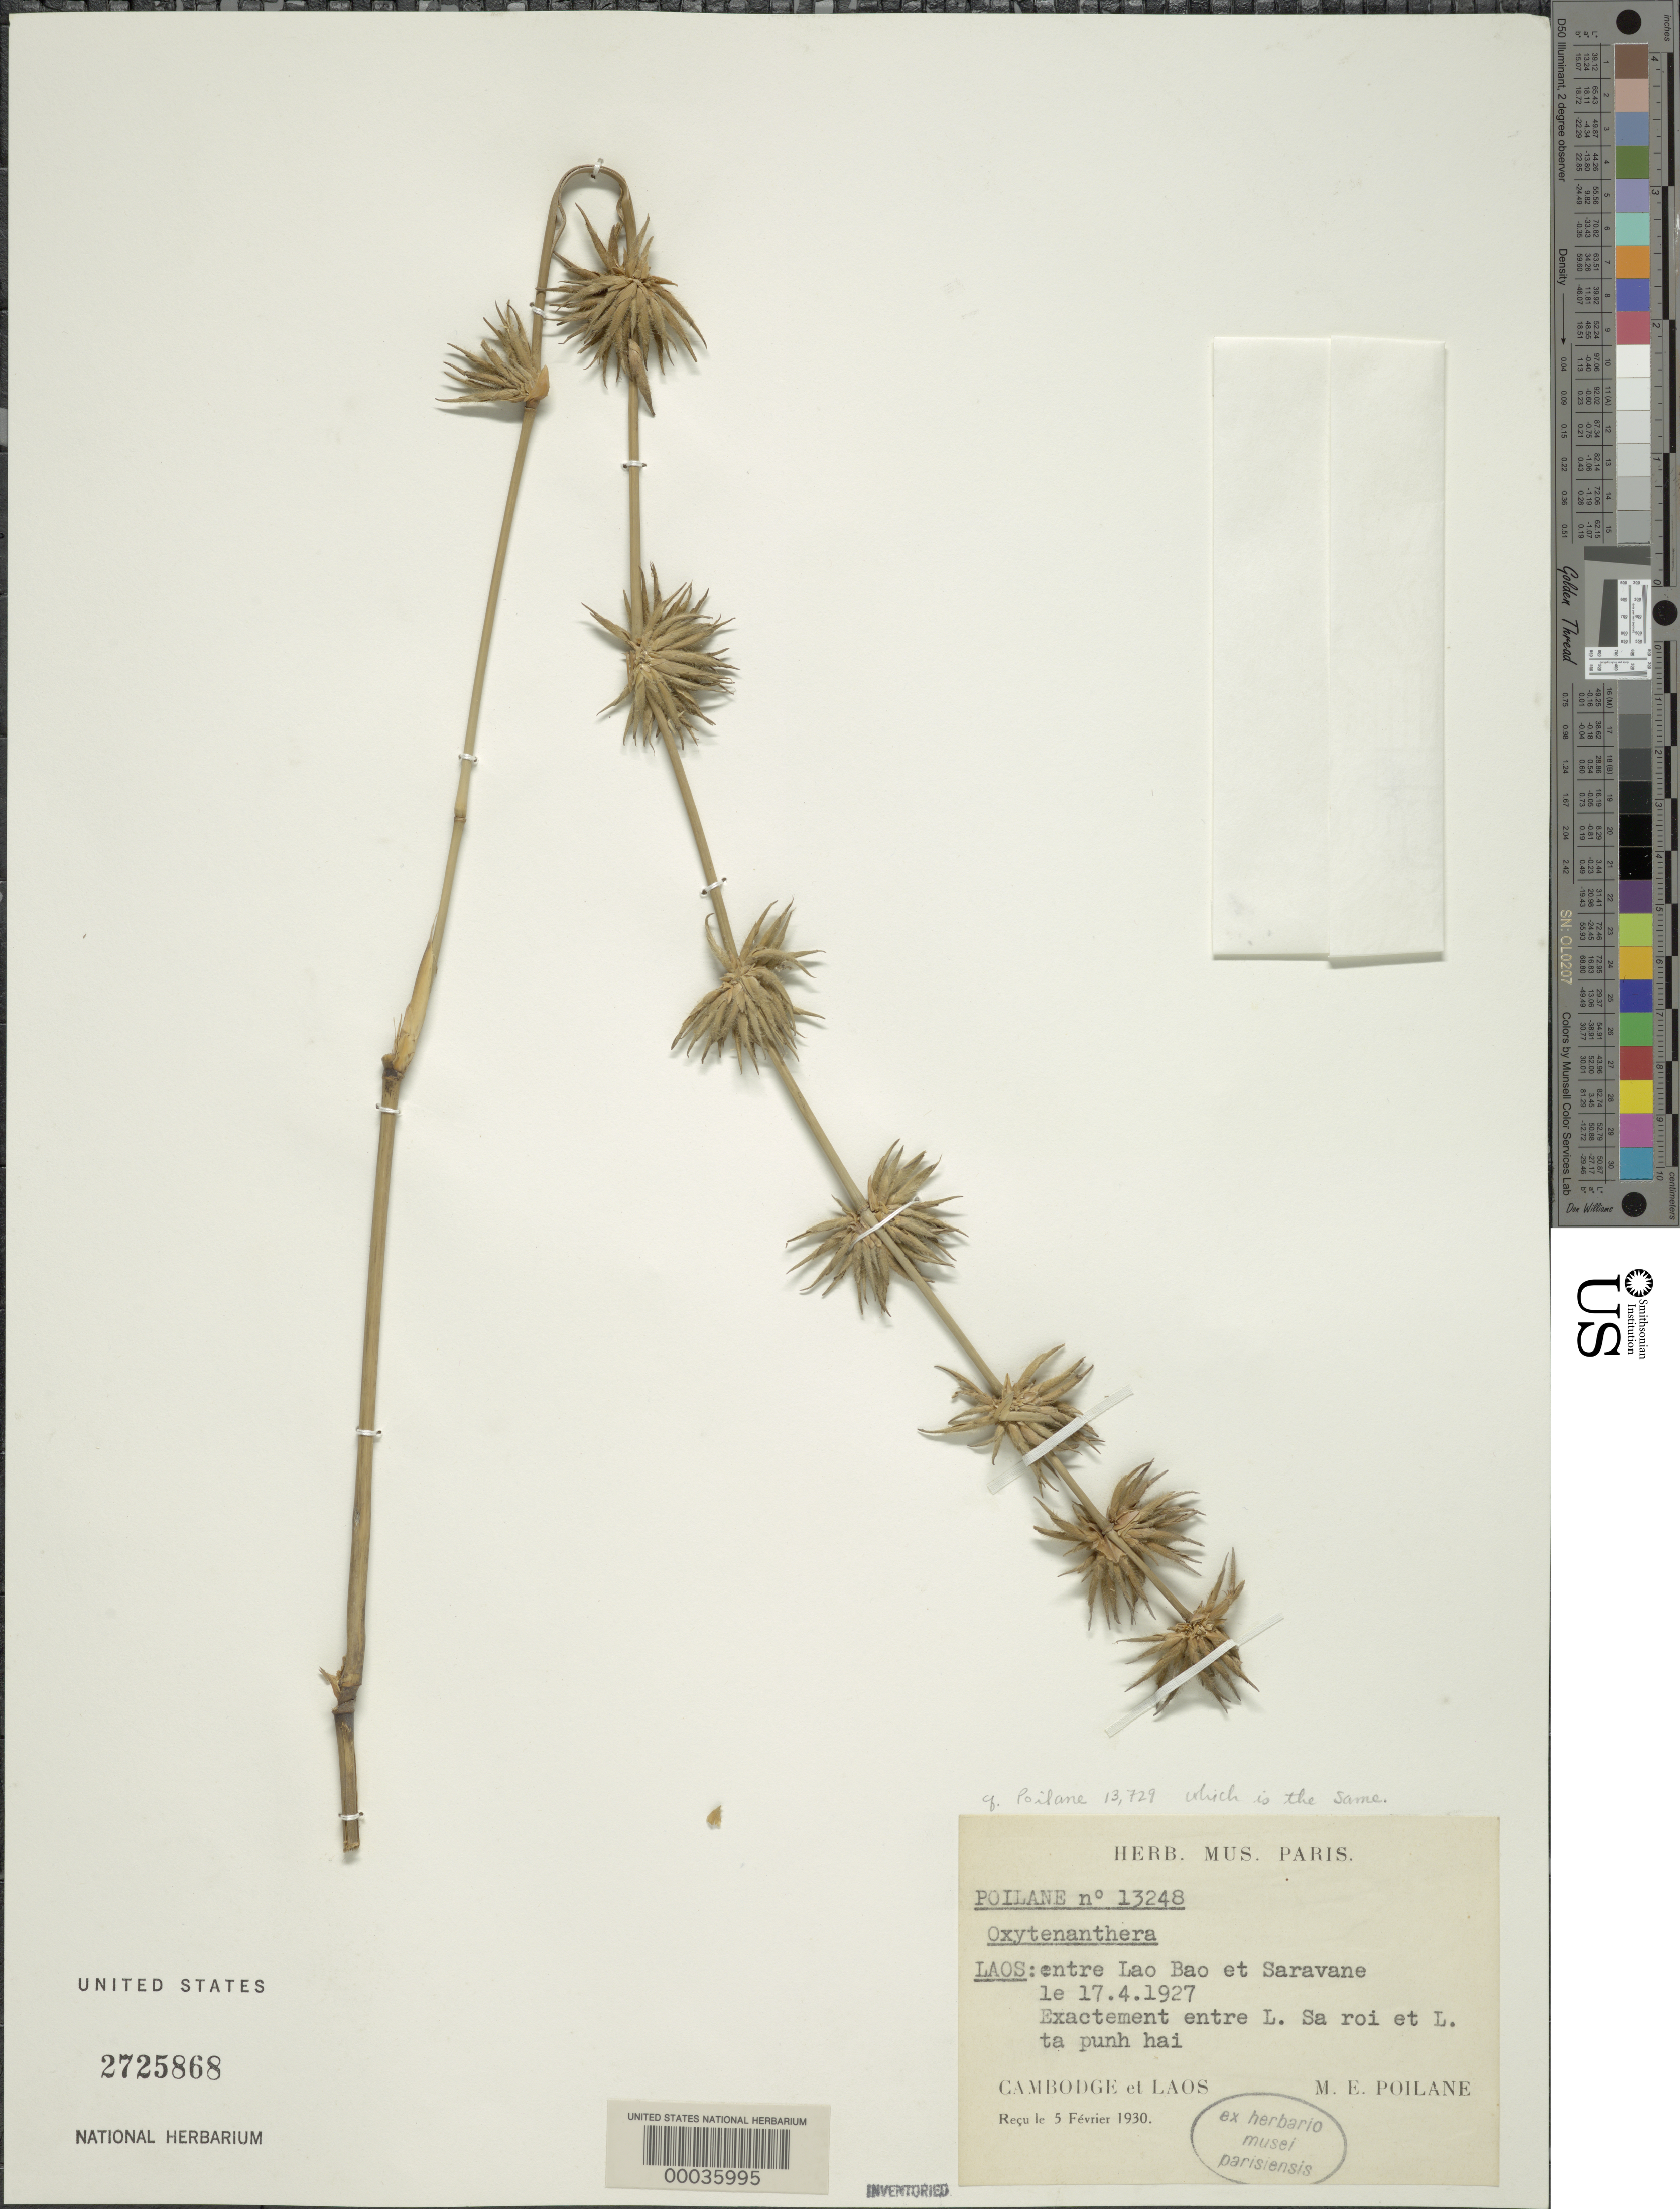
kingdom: Plantae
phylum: Tracheophyta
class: Liliopsida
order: Poales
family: Poaceae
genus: Dendrocalamus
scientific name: Dendrocalamus sp.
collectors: M. Poilane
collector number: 13248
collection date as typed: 17 Apr 1927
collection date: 1927-04-17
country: Laos / Vietnam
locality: Lao Bao, Saravane; between Lao Bao and Saravane, between l. sa roi andl. ta punh hai. [Lao Bao is in Vietnam (former Mai Linh Province)]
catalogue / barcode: US 2725868